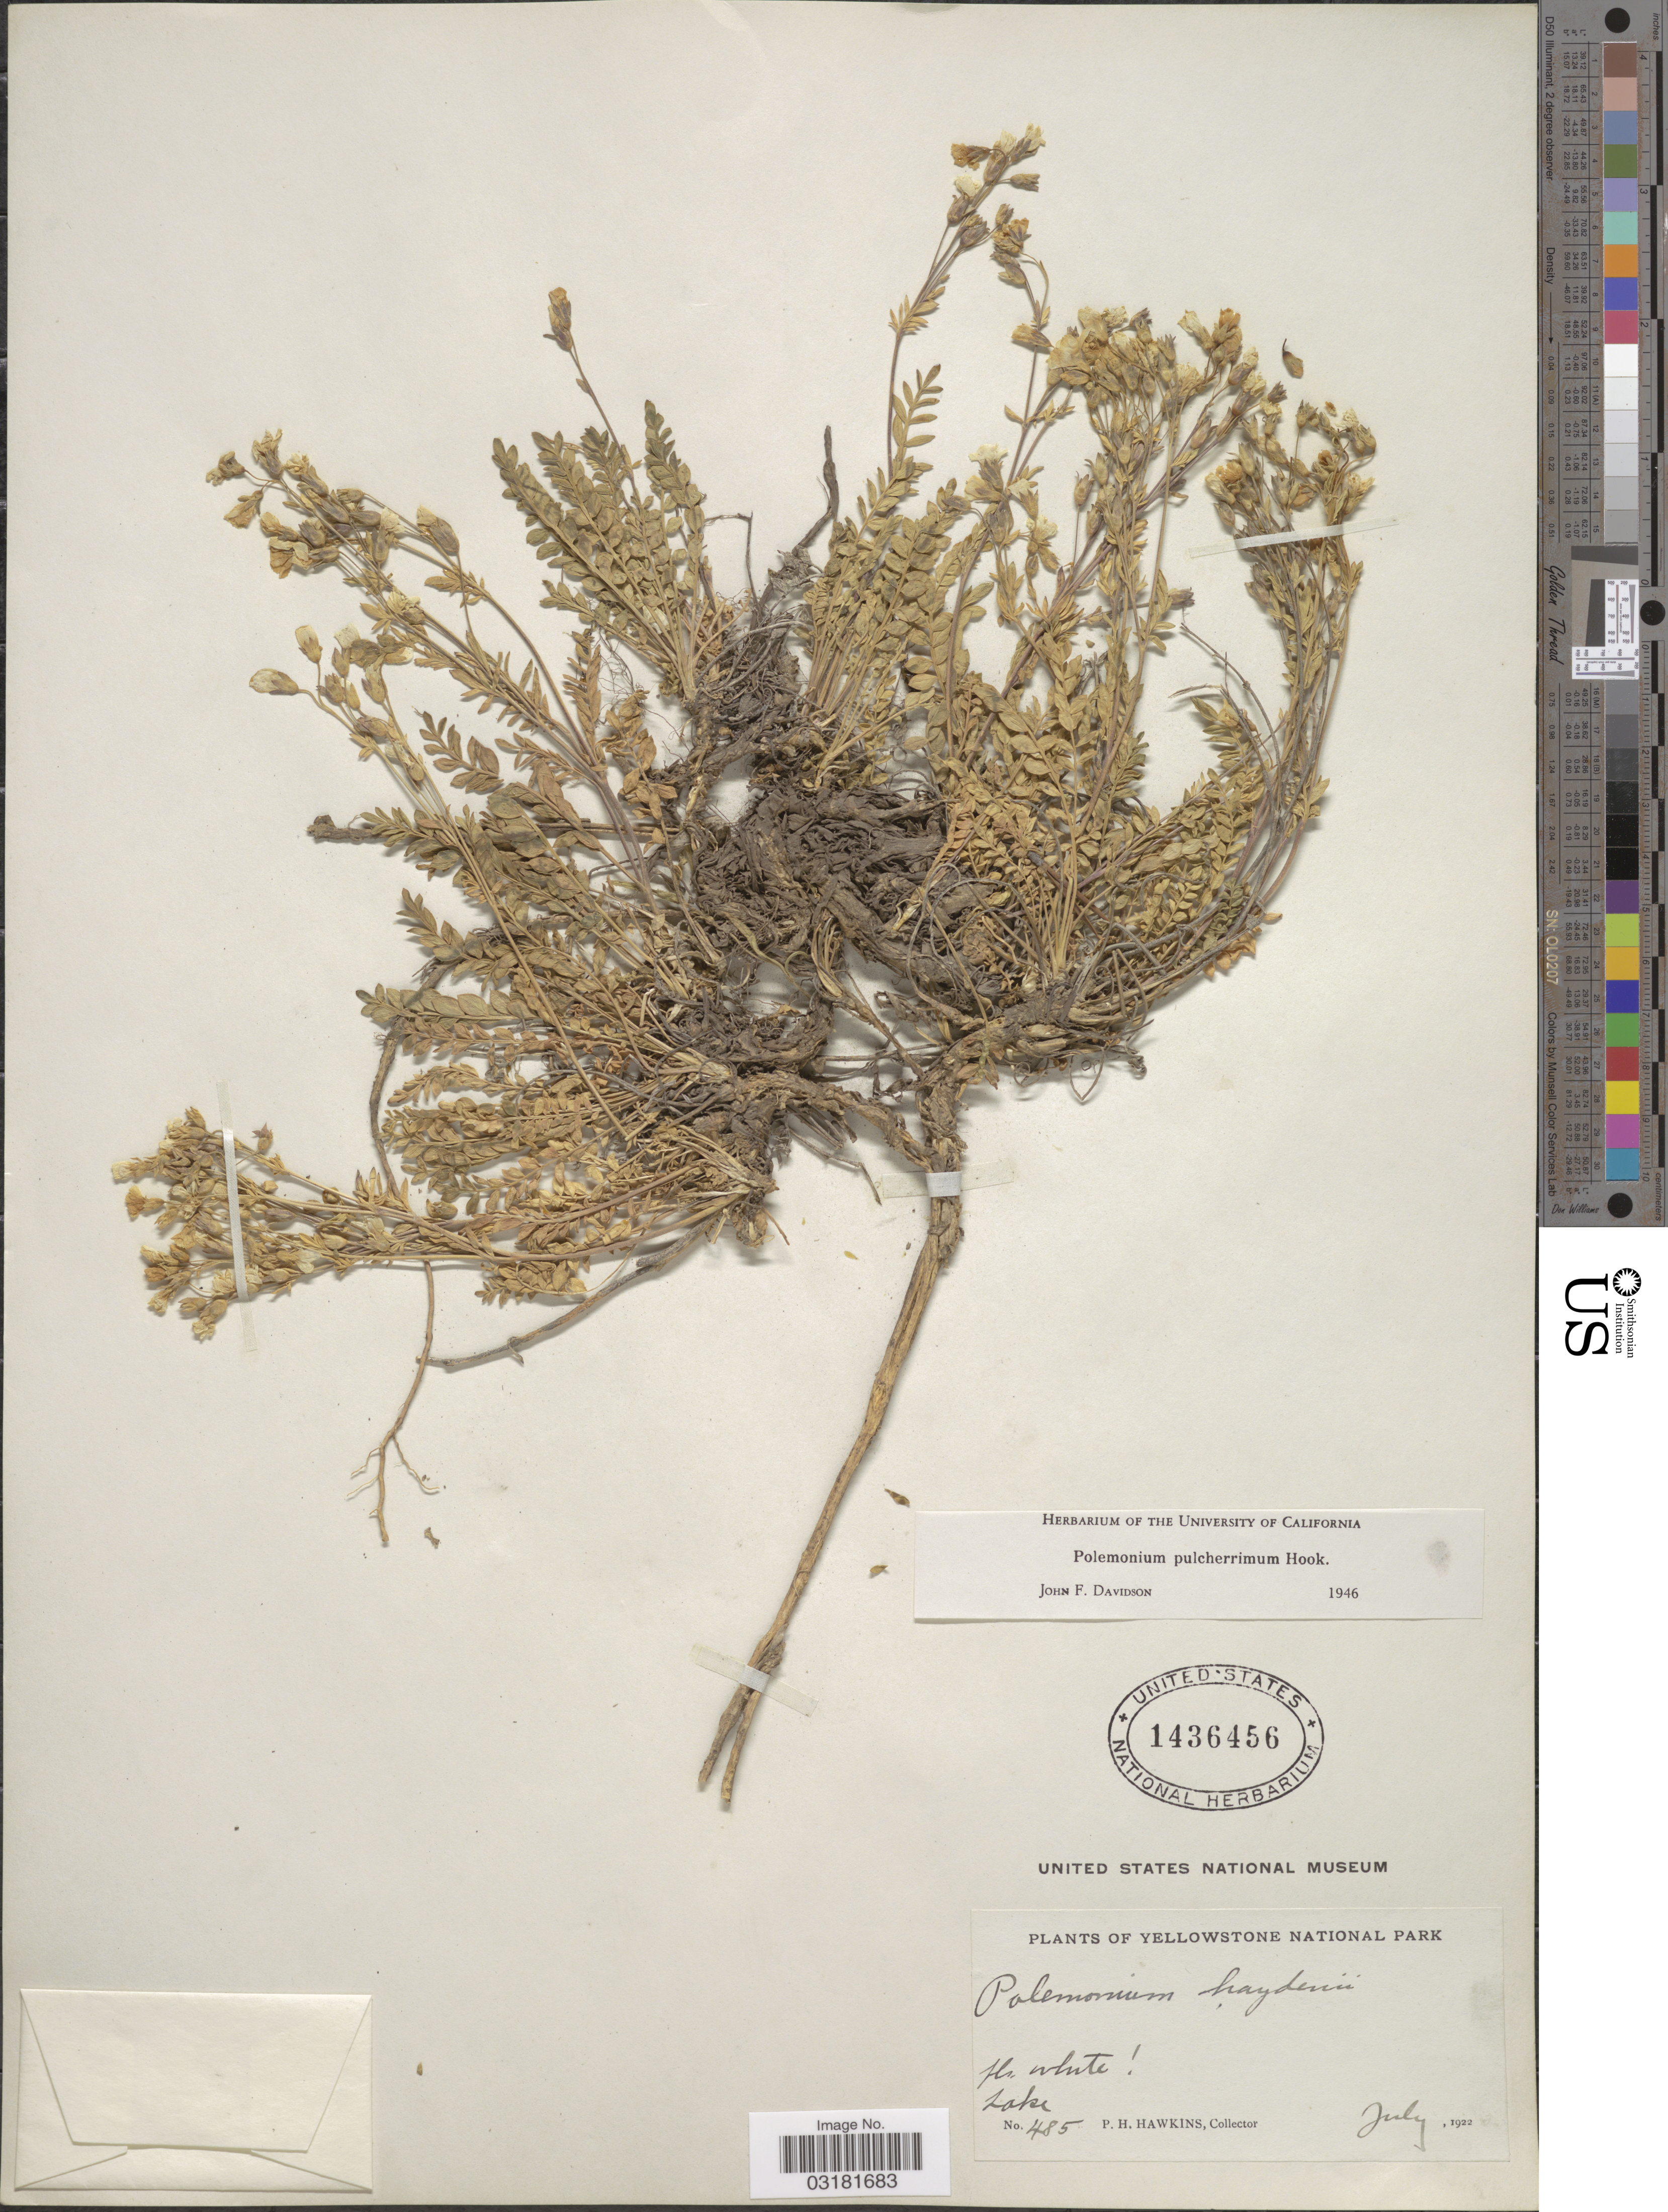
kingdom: Plantae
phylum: Tracheophyta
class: Magnoliopsida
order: Ericales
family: Polemoniaceae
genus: Polemonium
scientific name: Polemonium pulcherrimum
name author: Hook.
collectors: P. Hawkins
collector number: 485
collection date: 1922-07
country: United States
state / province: Wyoming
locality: Yellowstone National Park. Lake.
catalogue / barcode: US 1436456